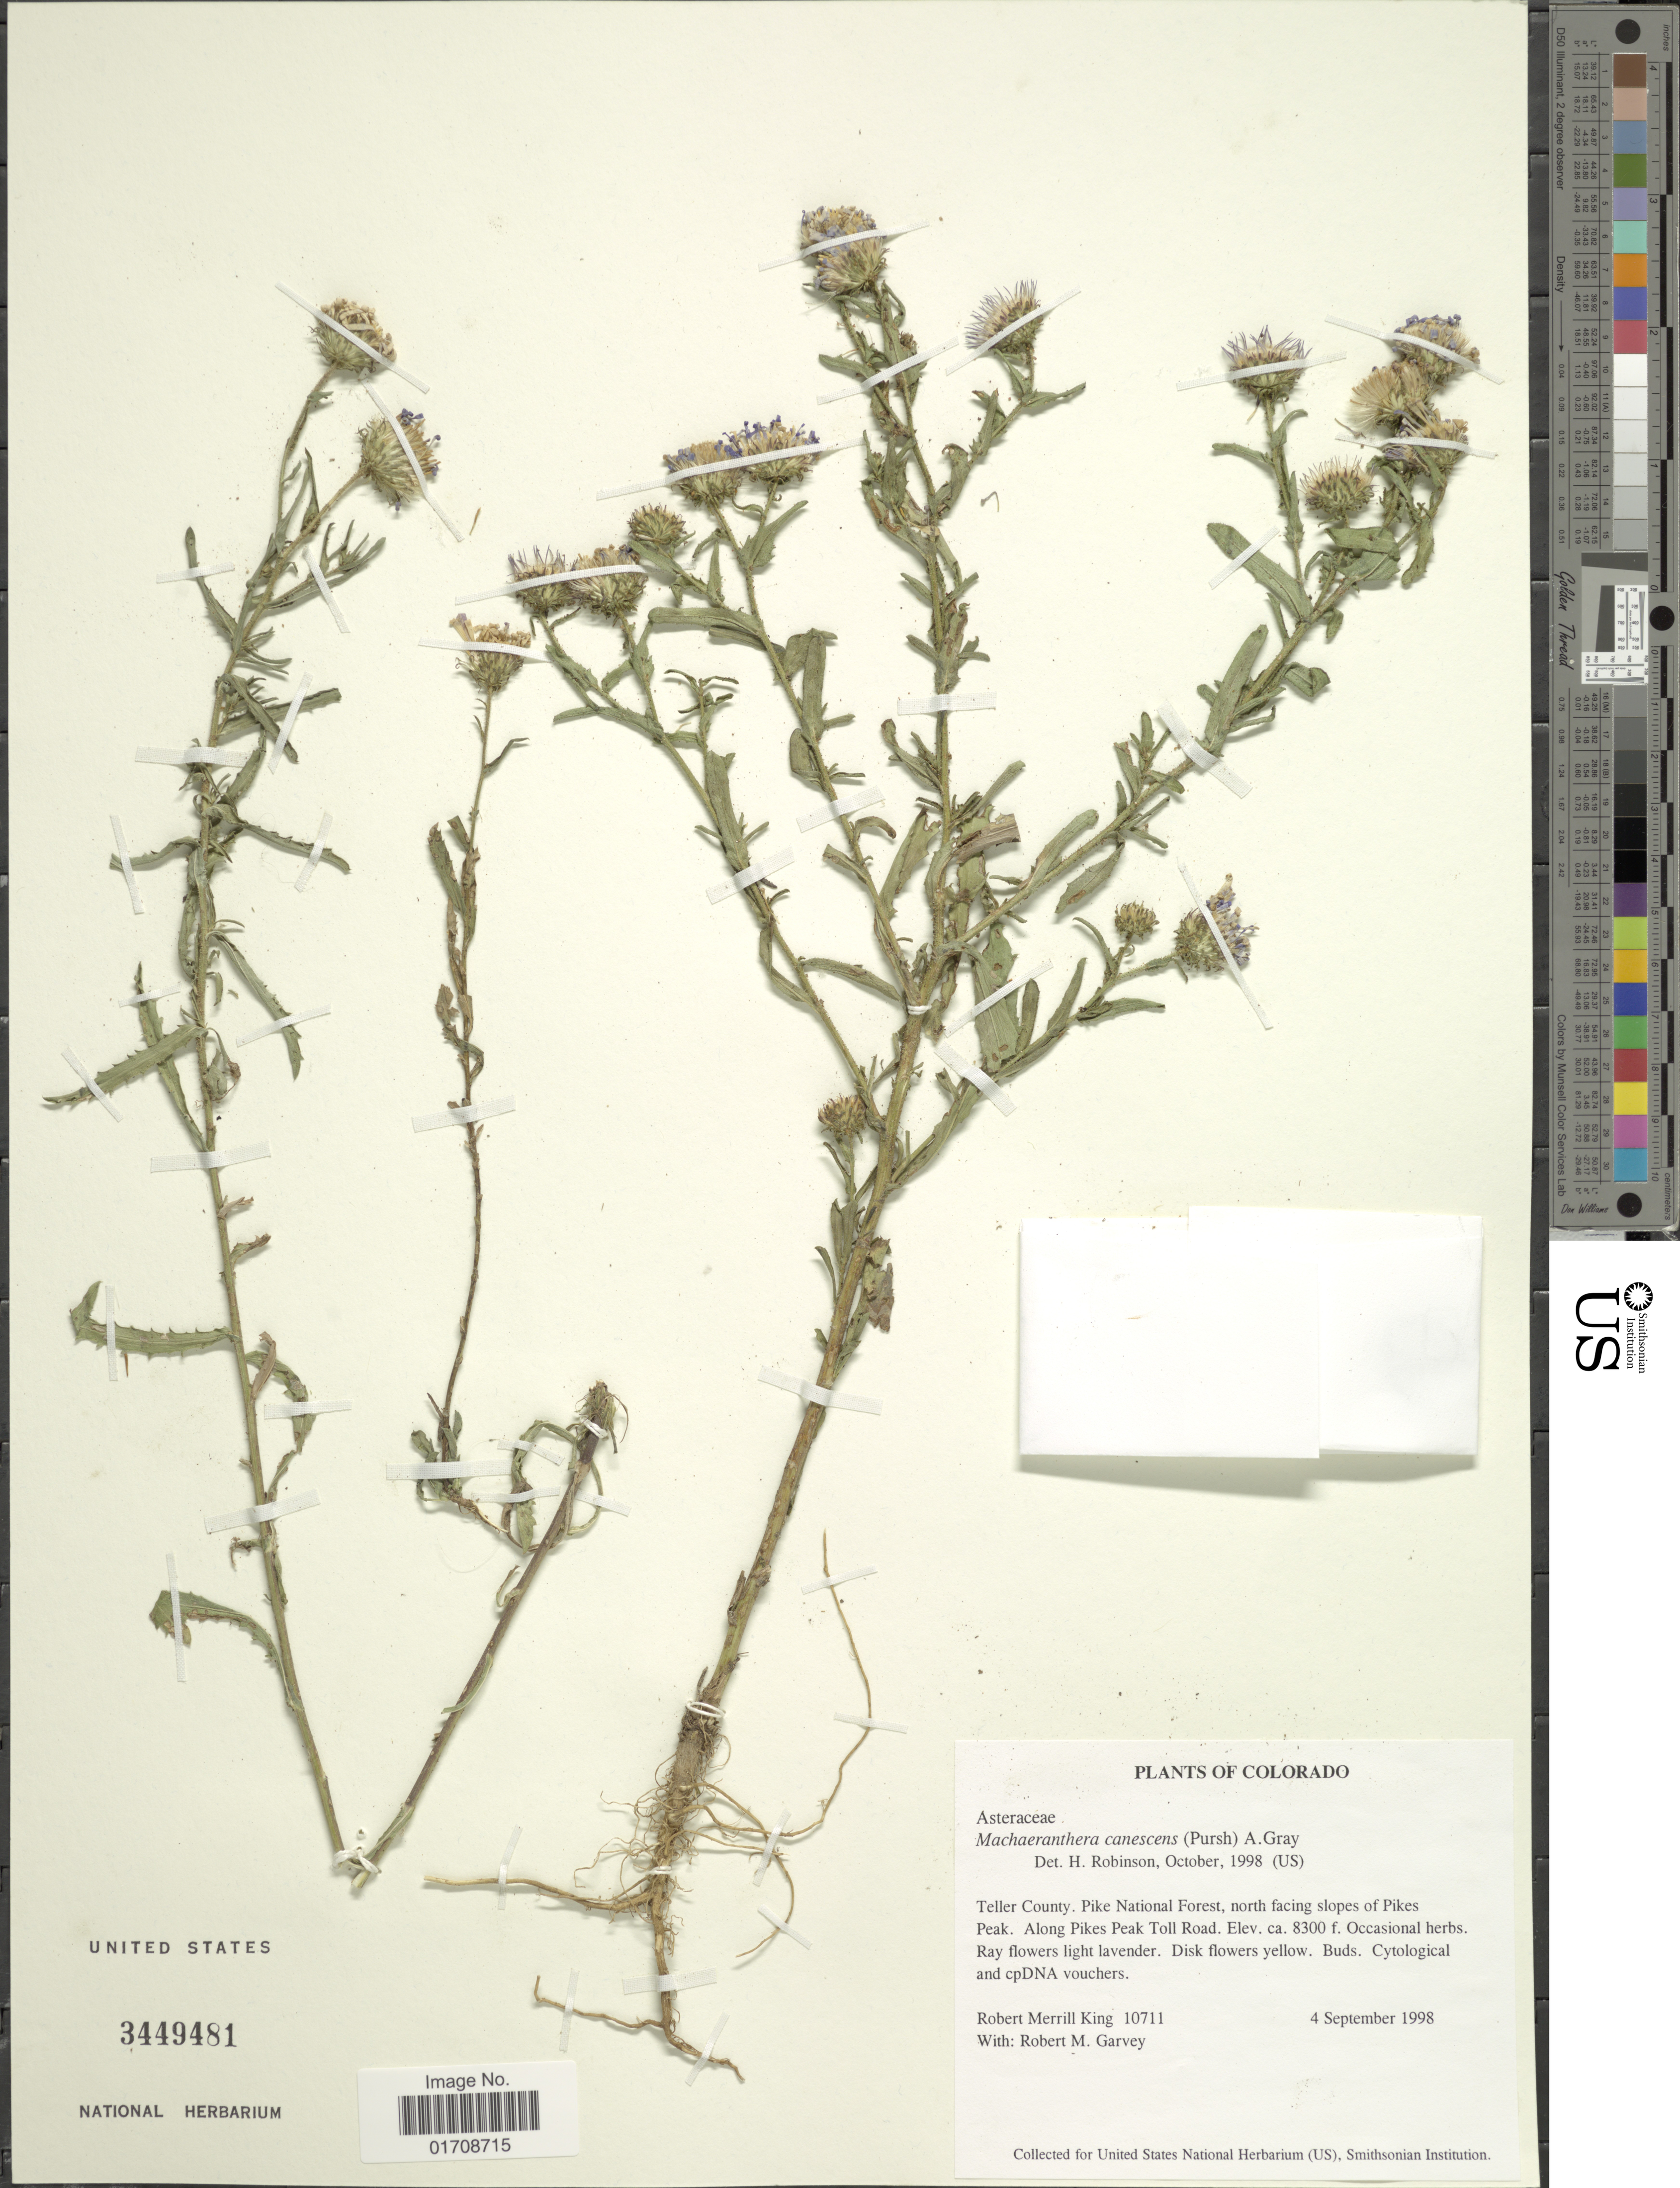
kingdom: Plantae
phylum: Tracheophyta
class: Magnoliopsida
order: Asterales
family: Asteraceae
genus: Machaeranthera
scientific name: Machaeranthera canescens var. leucanthemifolius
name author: (Greene) S.L. Welsh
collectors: R. M. King & R. Garvey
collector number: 10711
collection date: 1998-09-04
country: United States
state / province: Colorado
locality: Teller County, Pike National Forest, north facing slopes of Pikes Peak, along Pikes Peak Toll Road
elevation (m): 2530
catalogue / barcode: US 3449481